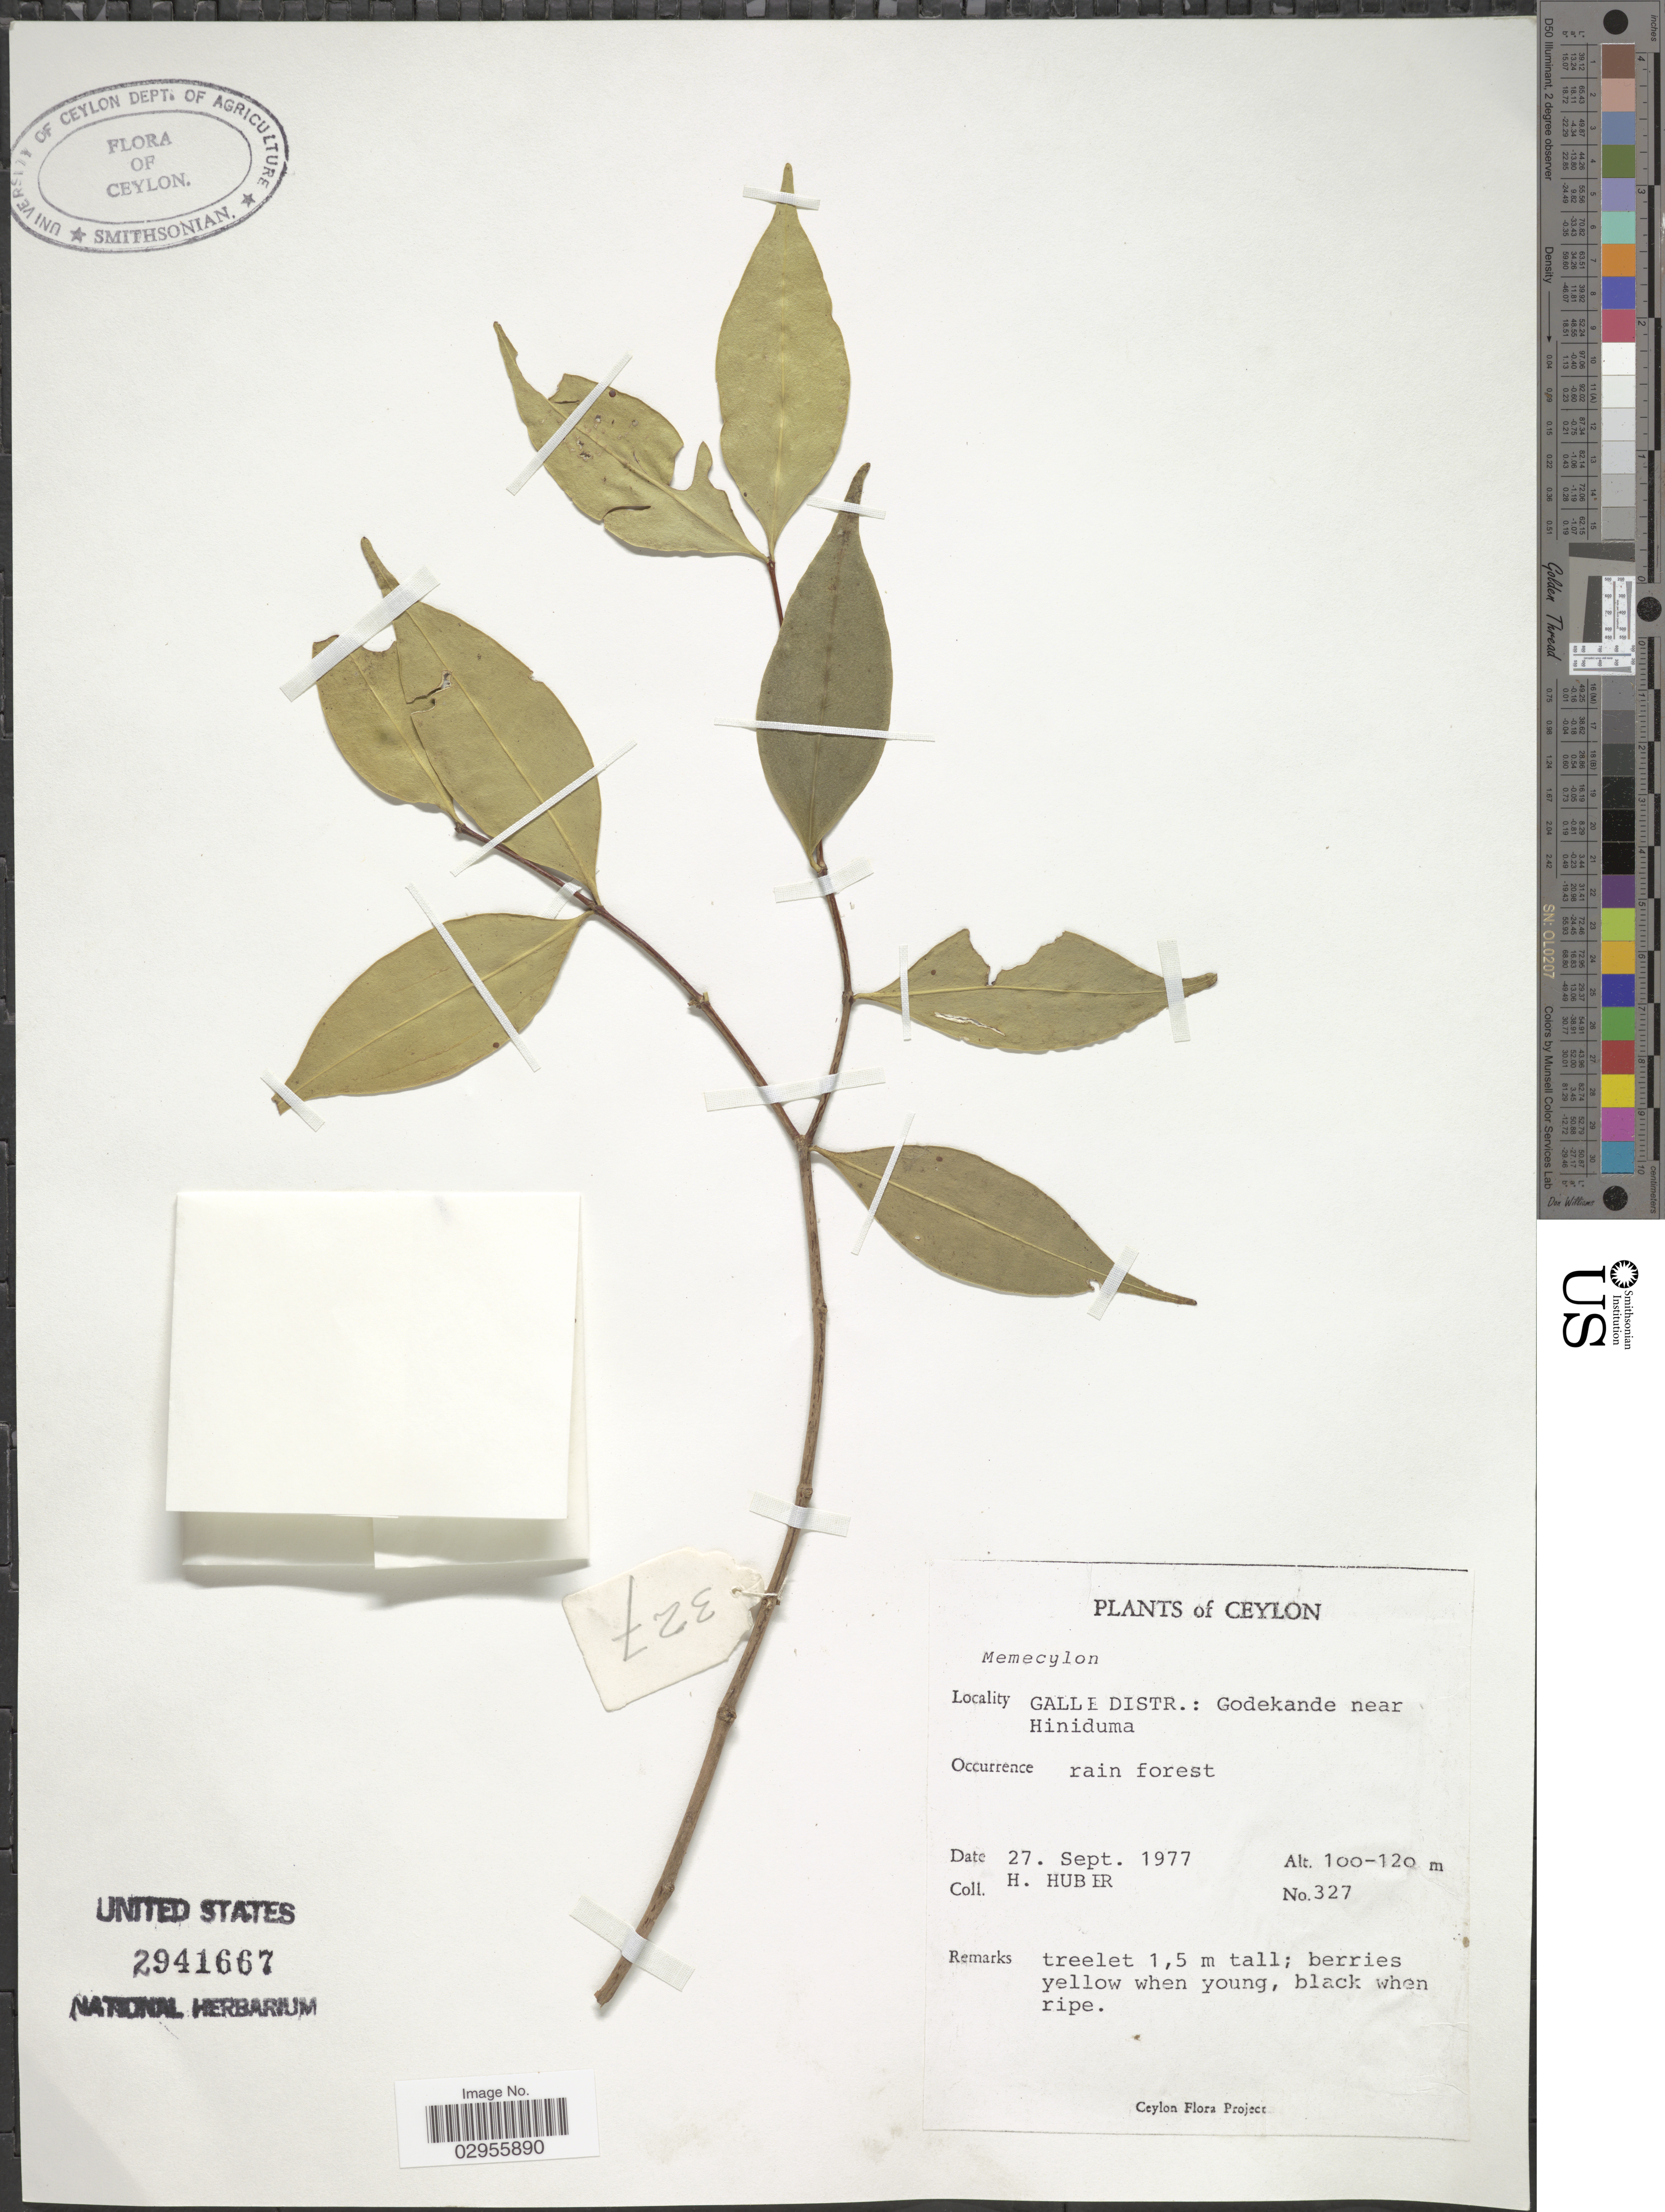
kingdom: Plantae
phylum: Tracheophyta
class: Magnoliopsida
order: Myrtales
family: Melastomataceae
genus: Memecylon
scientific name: Memecylon sp.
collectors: H. Huber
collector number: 327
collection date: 1977-09-27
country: Sri Lanka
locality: Ceylon. Galle Distr.: Godekande near Hiniduma.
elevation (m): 100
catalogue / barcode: US 2941667